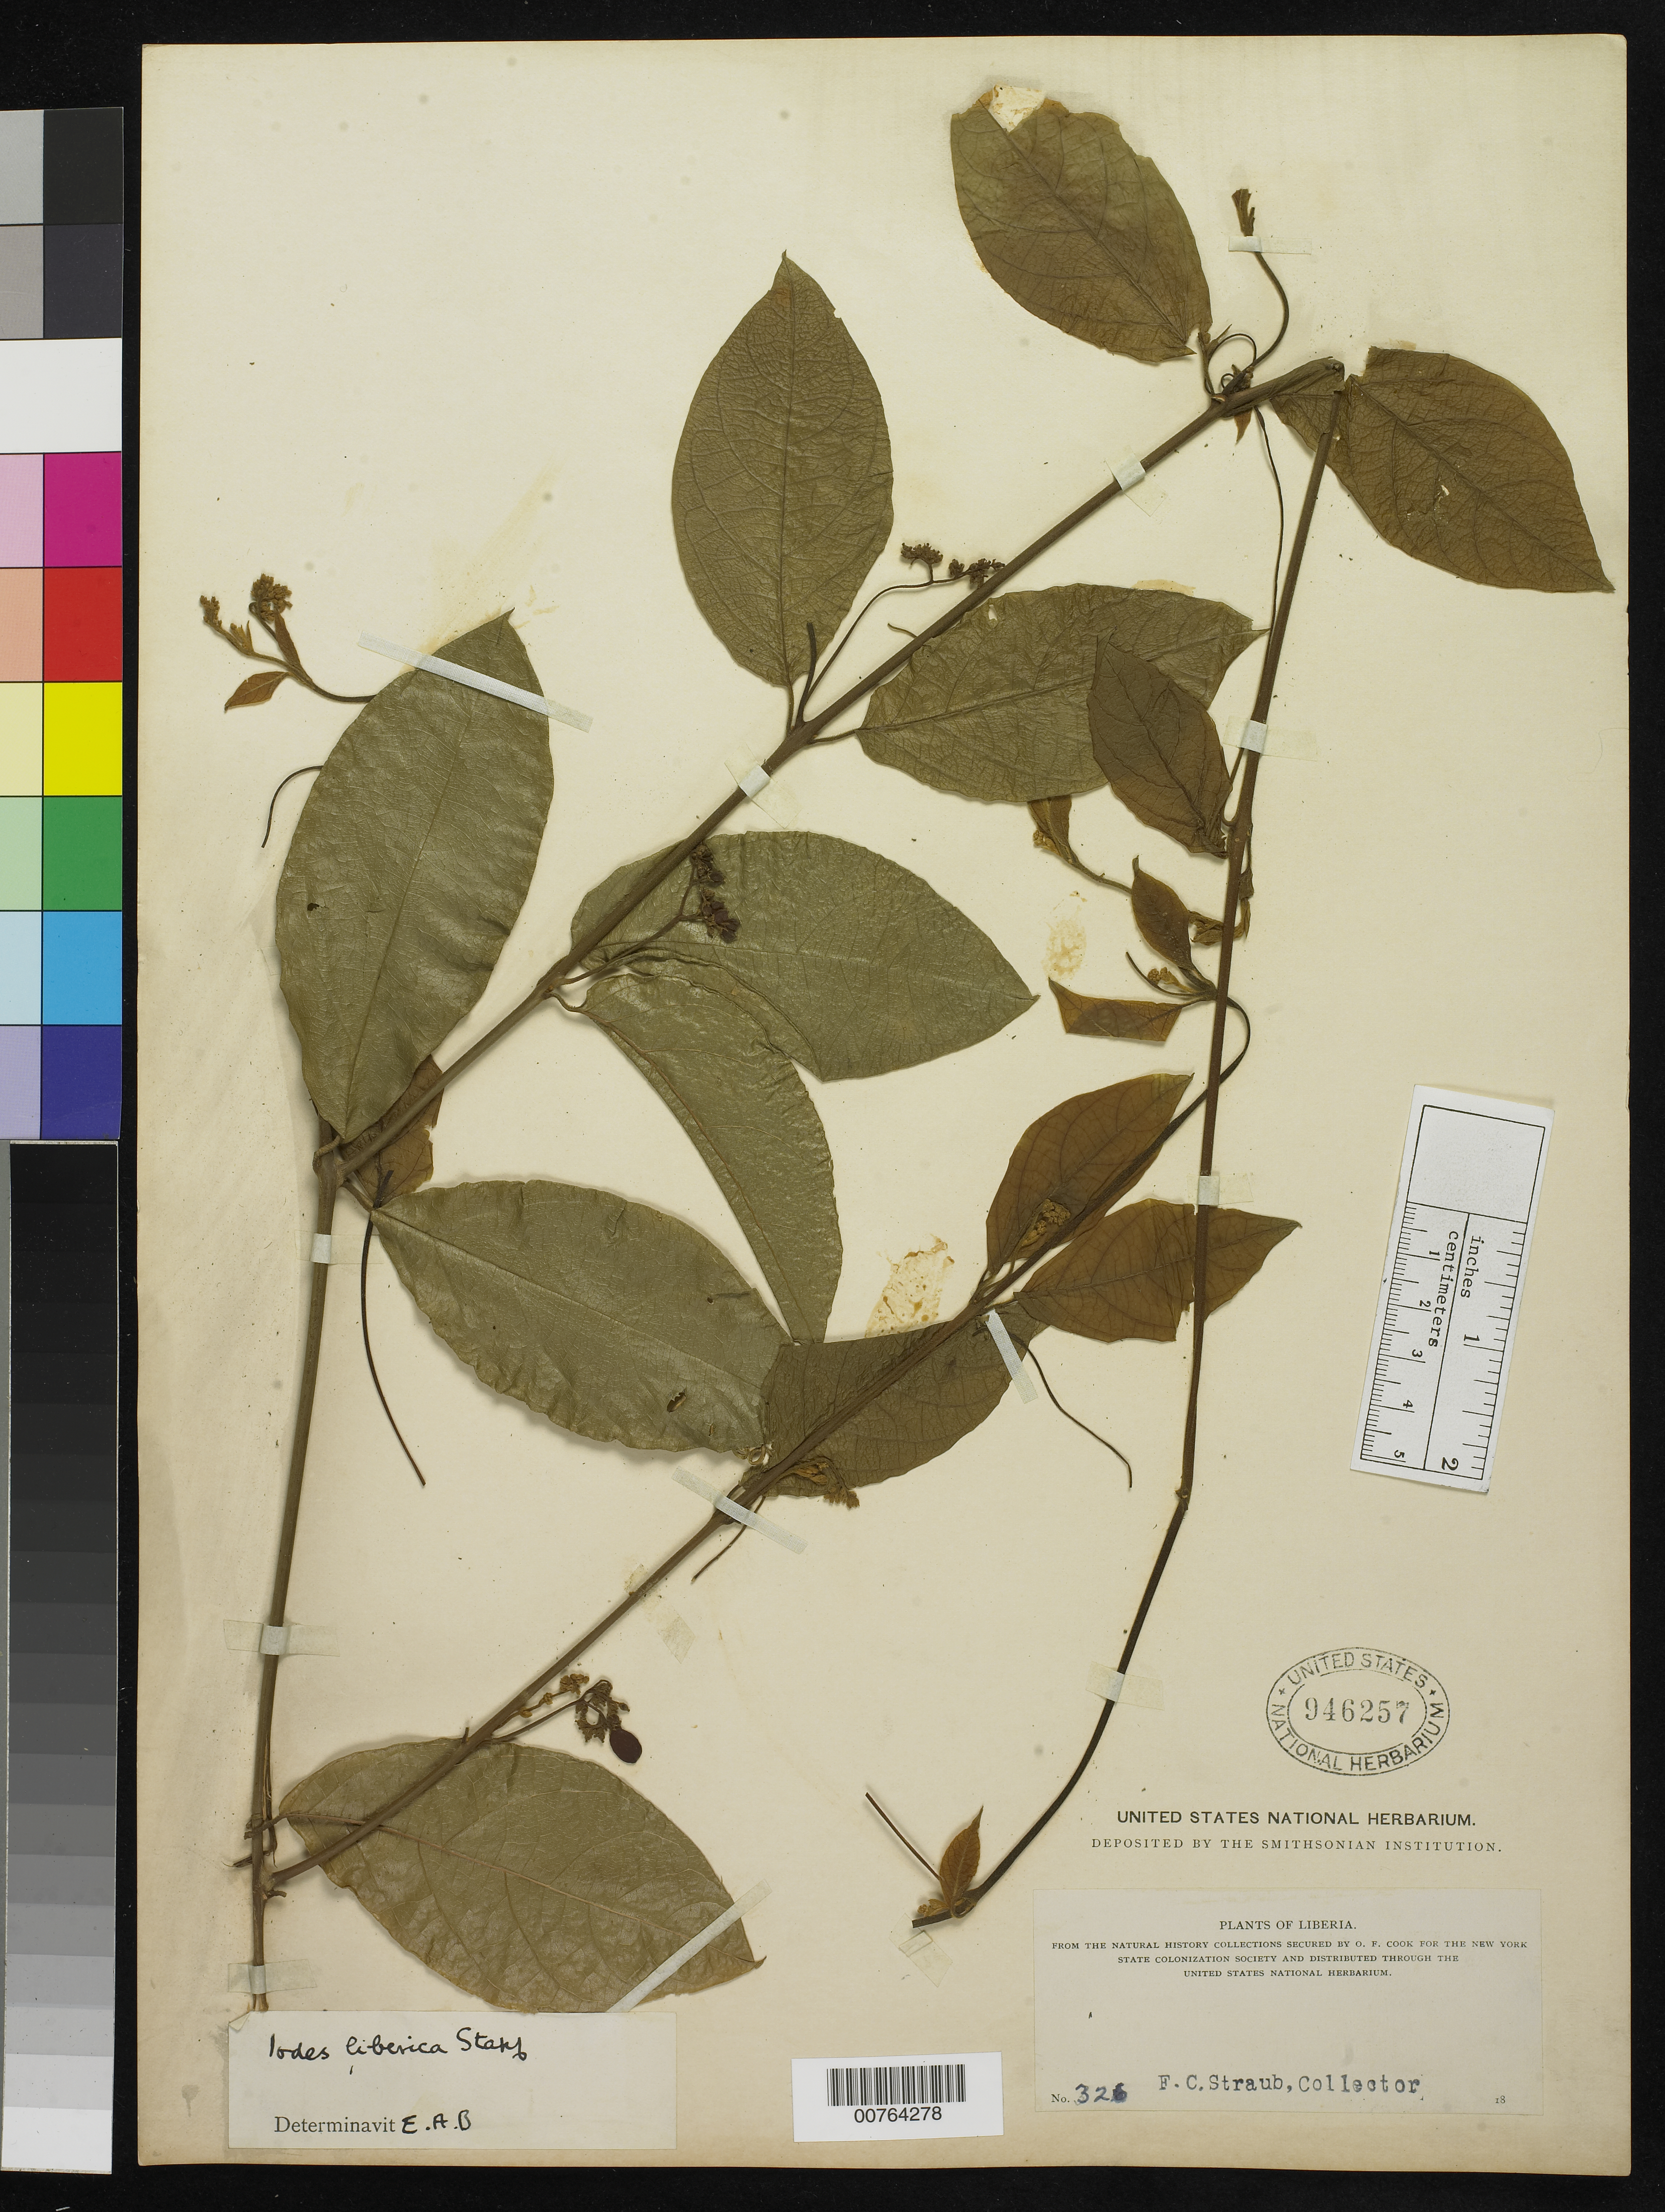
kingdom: Plantae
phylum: Tracheophyta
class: Magnoliopsida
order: Icacinales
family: Icacinaceae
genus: Iodes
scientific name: Iodes liberica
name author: Stapf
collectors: F. Straub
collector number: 326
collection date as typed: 18--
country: Liberia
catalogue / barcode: US 946257